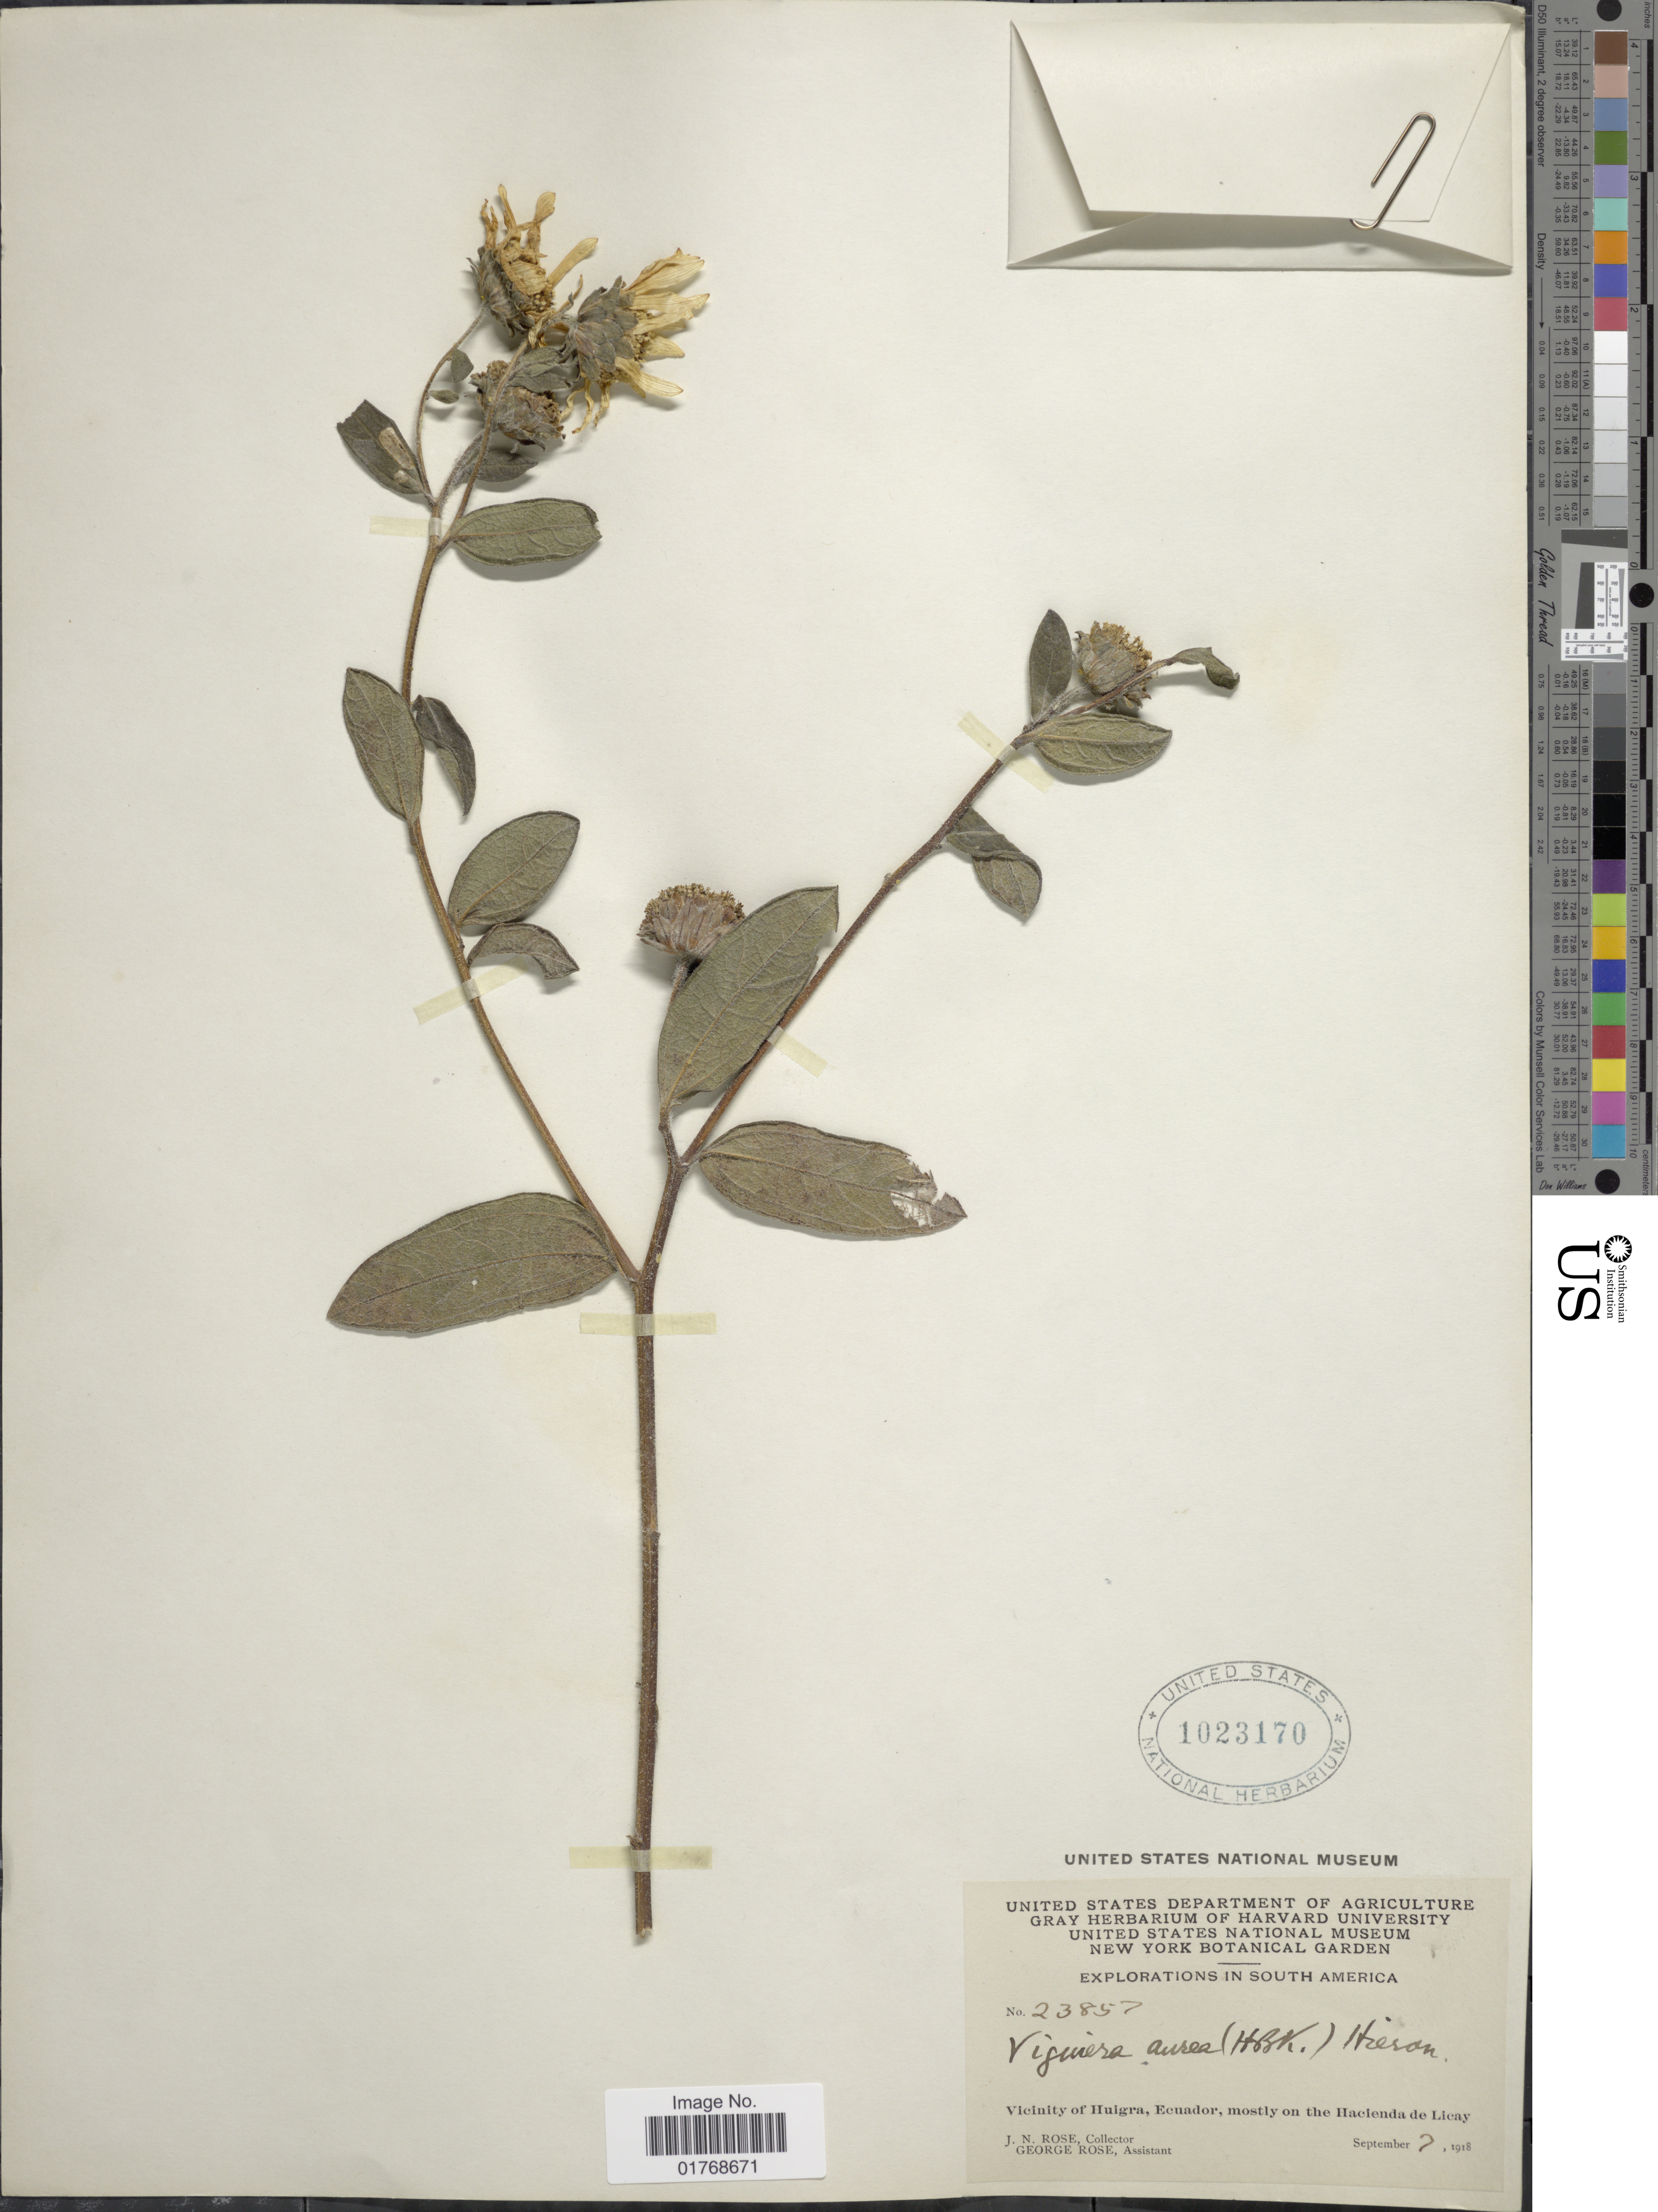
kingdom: Plantae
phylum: Tracheophyta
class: Magnoliopsida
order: Asterales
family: Asteraceae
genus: Viguiera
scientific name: Viguiera incana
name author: (Pers.) S.F. Blake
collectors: J. N. Rose & G. Rose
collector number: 23857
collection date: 1918-09-07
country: Ecuador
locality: Vicinity of Huigra, Ecuador, mostly on the Hacienda de Licay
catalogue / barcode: US 1023170